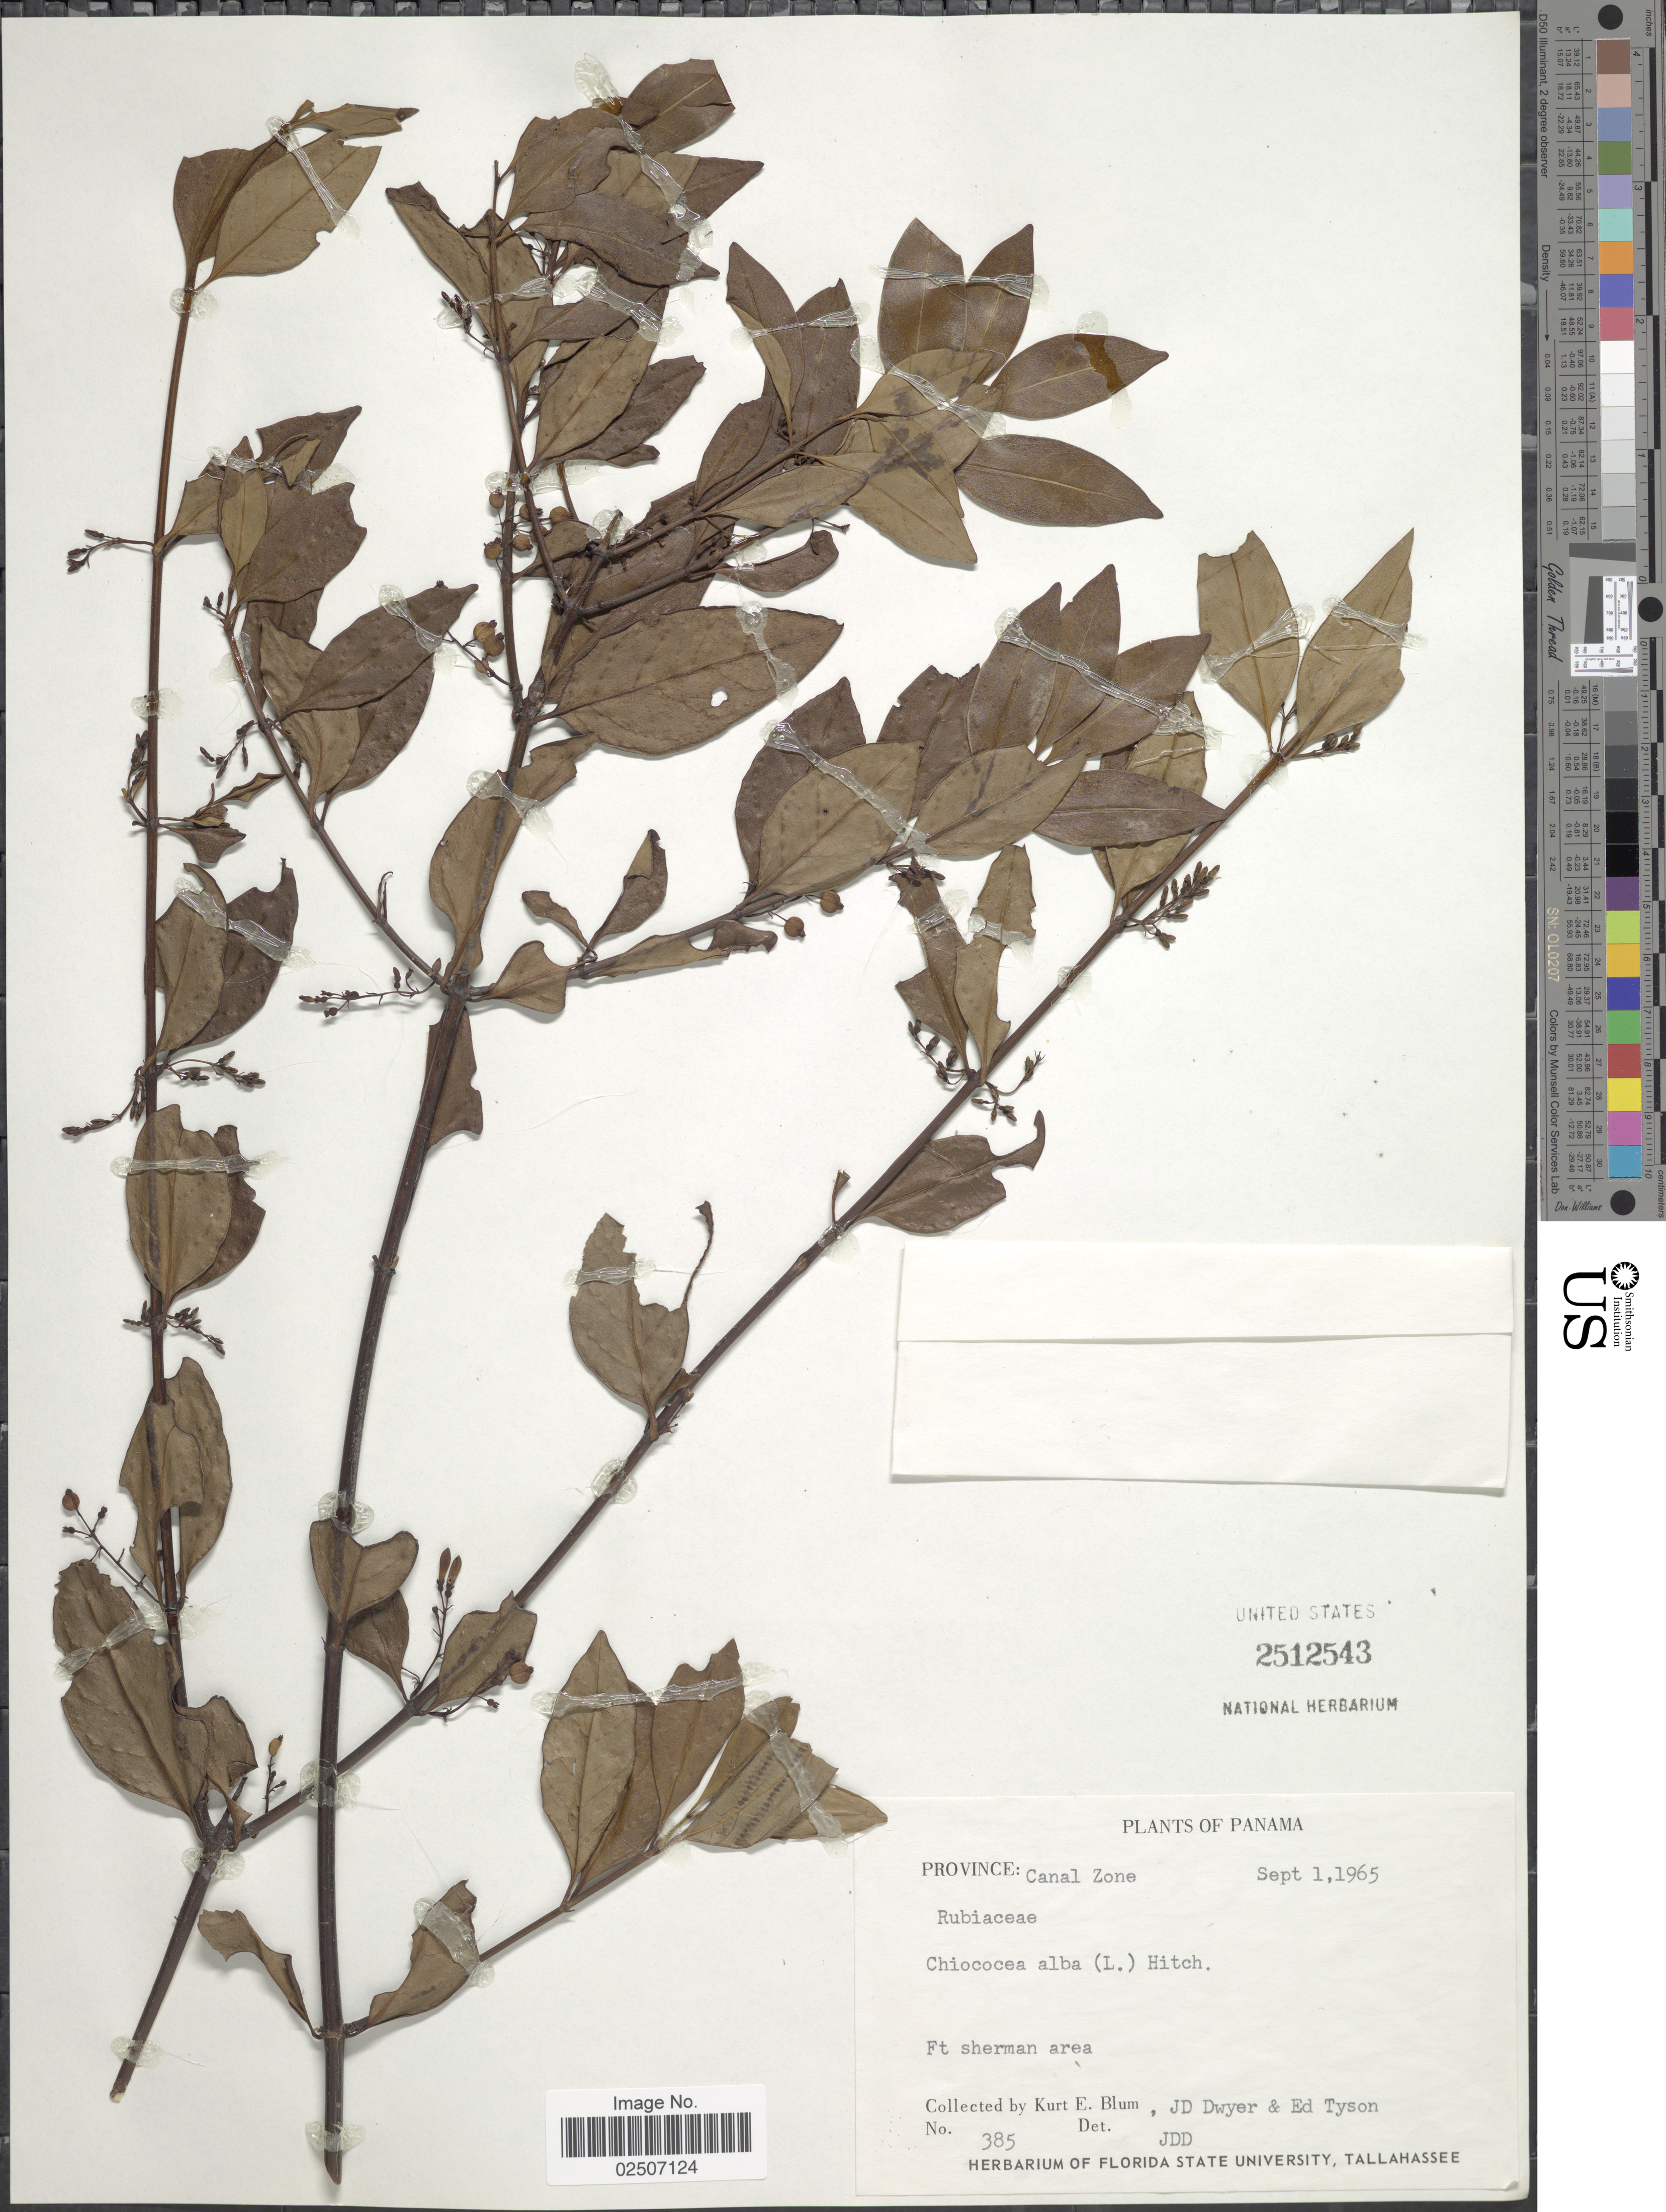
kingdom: Plantae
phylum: Tracheophyta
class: Magnoliopsida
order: Gentianales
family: Rubiaceae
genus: Chiococca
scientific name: Chiococca alba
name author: (L.) Hitchc.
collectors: K. E. Blum, J. D. Dwyer & E. Tyson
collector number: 385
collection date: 1956-09-01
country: Panama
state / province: Colón / Panamá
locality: Province: Canal Zone. Ft. sherman area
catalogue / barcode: US 2512543